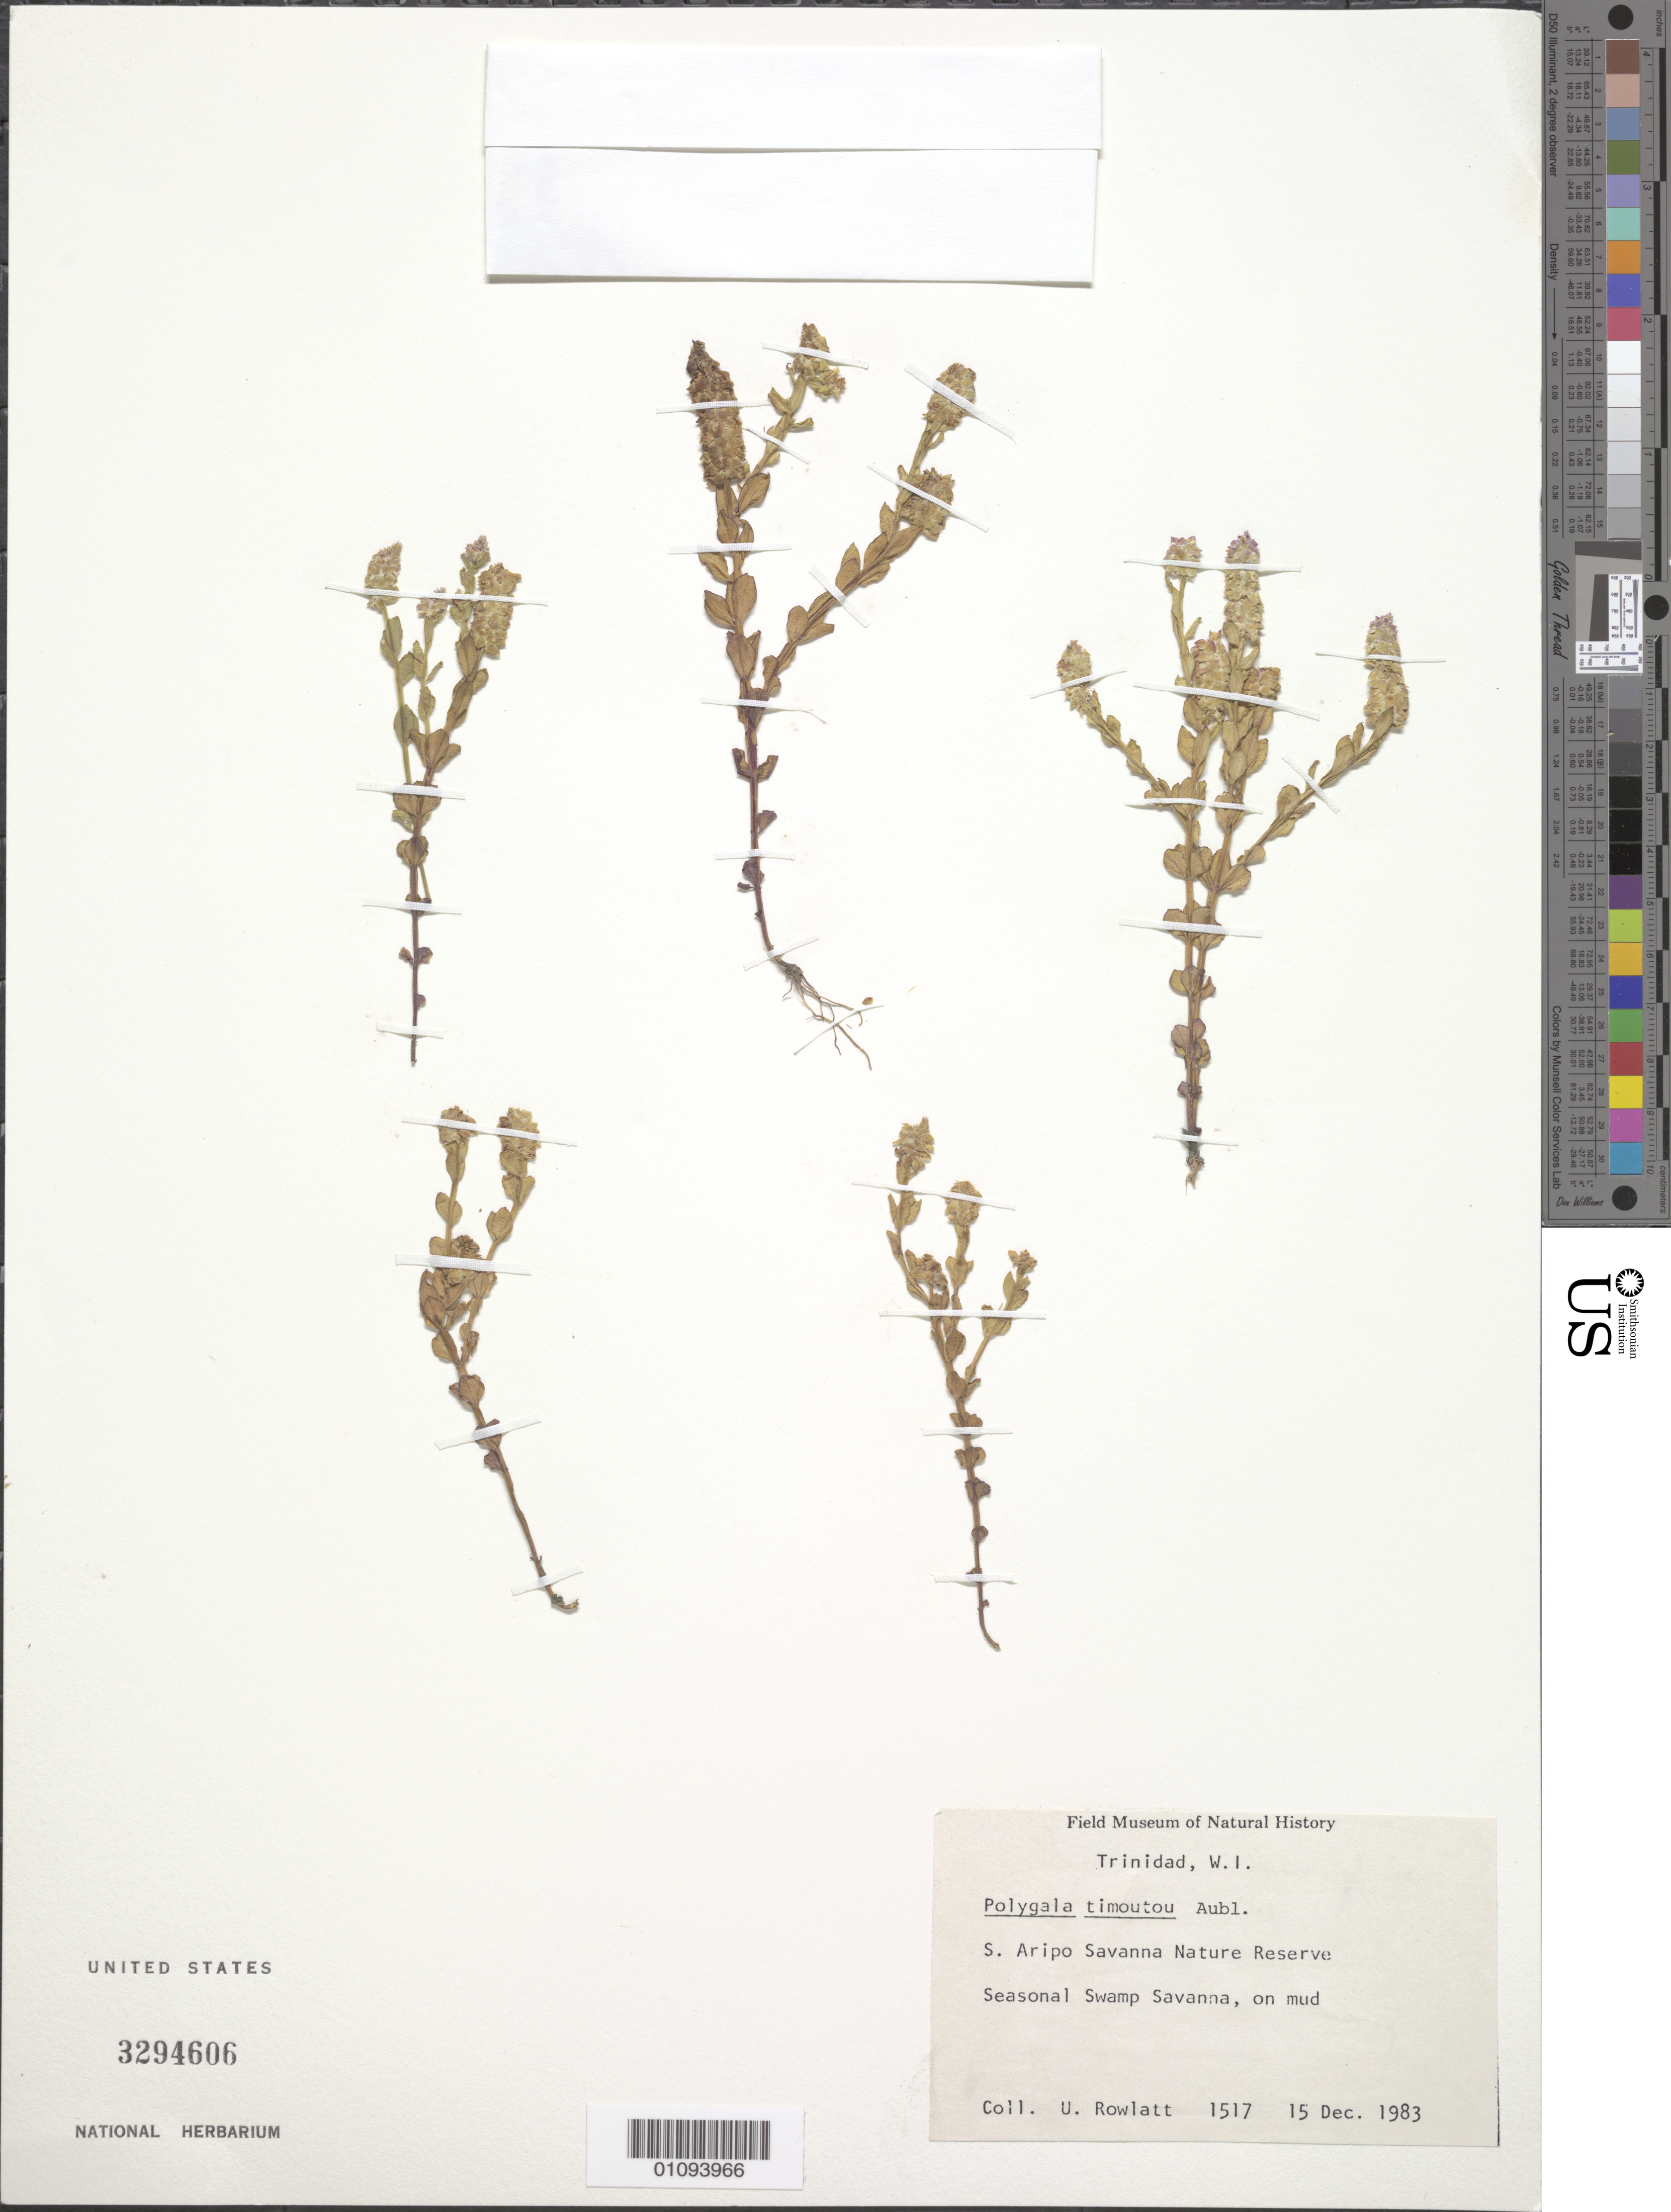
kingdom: Plantae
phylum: Tracheophyta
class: Magnoliopsida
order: Fabales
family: Polygalaceae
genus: Polygala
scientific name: Polygala timoutou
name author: Aubl.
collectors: U. Rowlatt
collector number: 1517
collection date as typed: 15 Dec 1983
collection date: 1983-12-15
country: Trinidad and Tobago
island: Trinidad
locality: S. Aripo Savanna Nature Reserve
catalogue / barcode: US 3294606